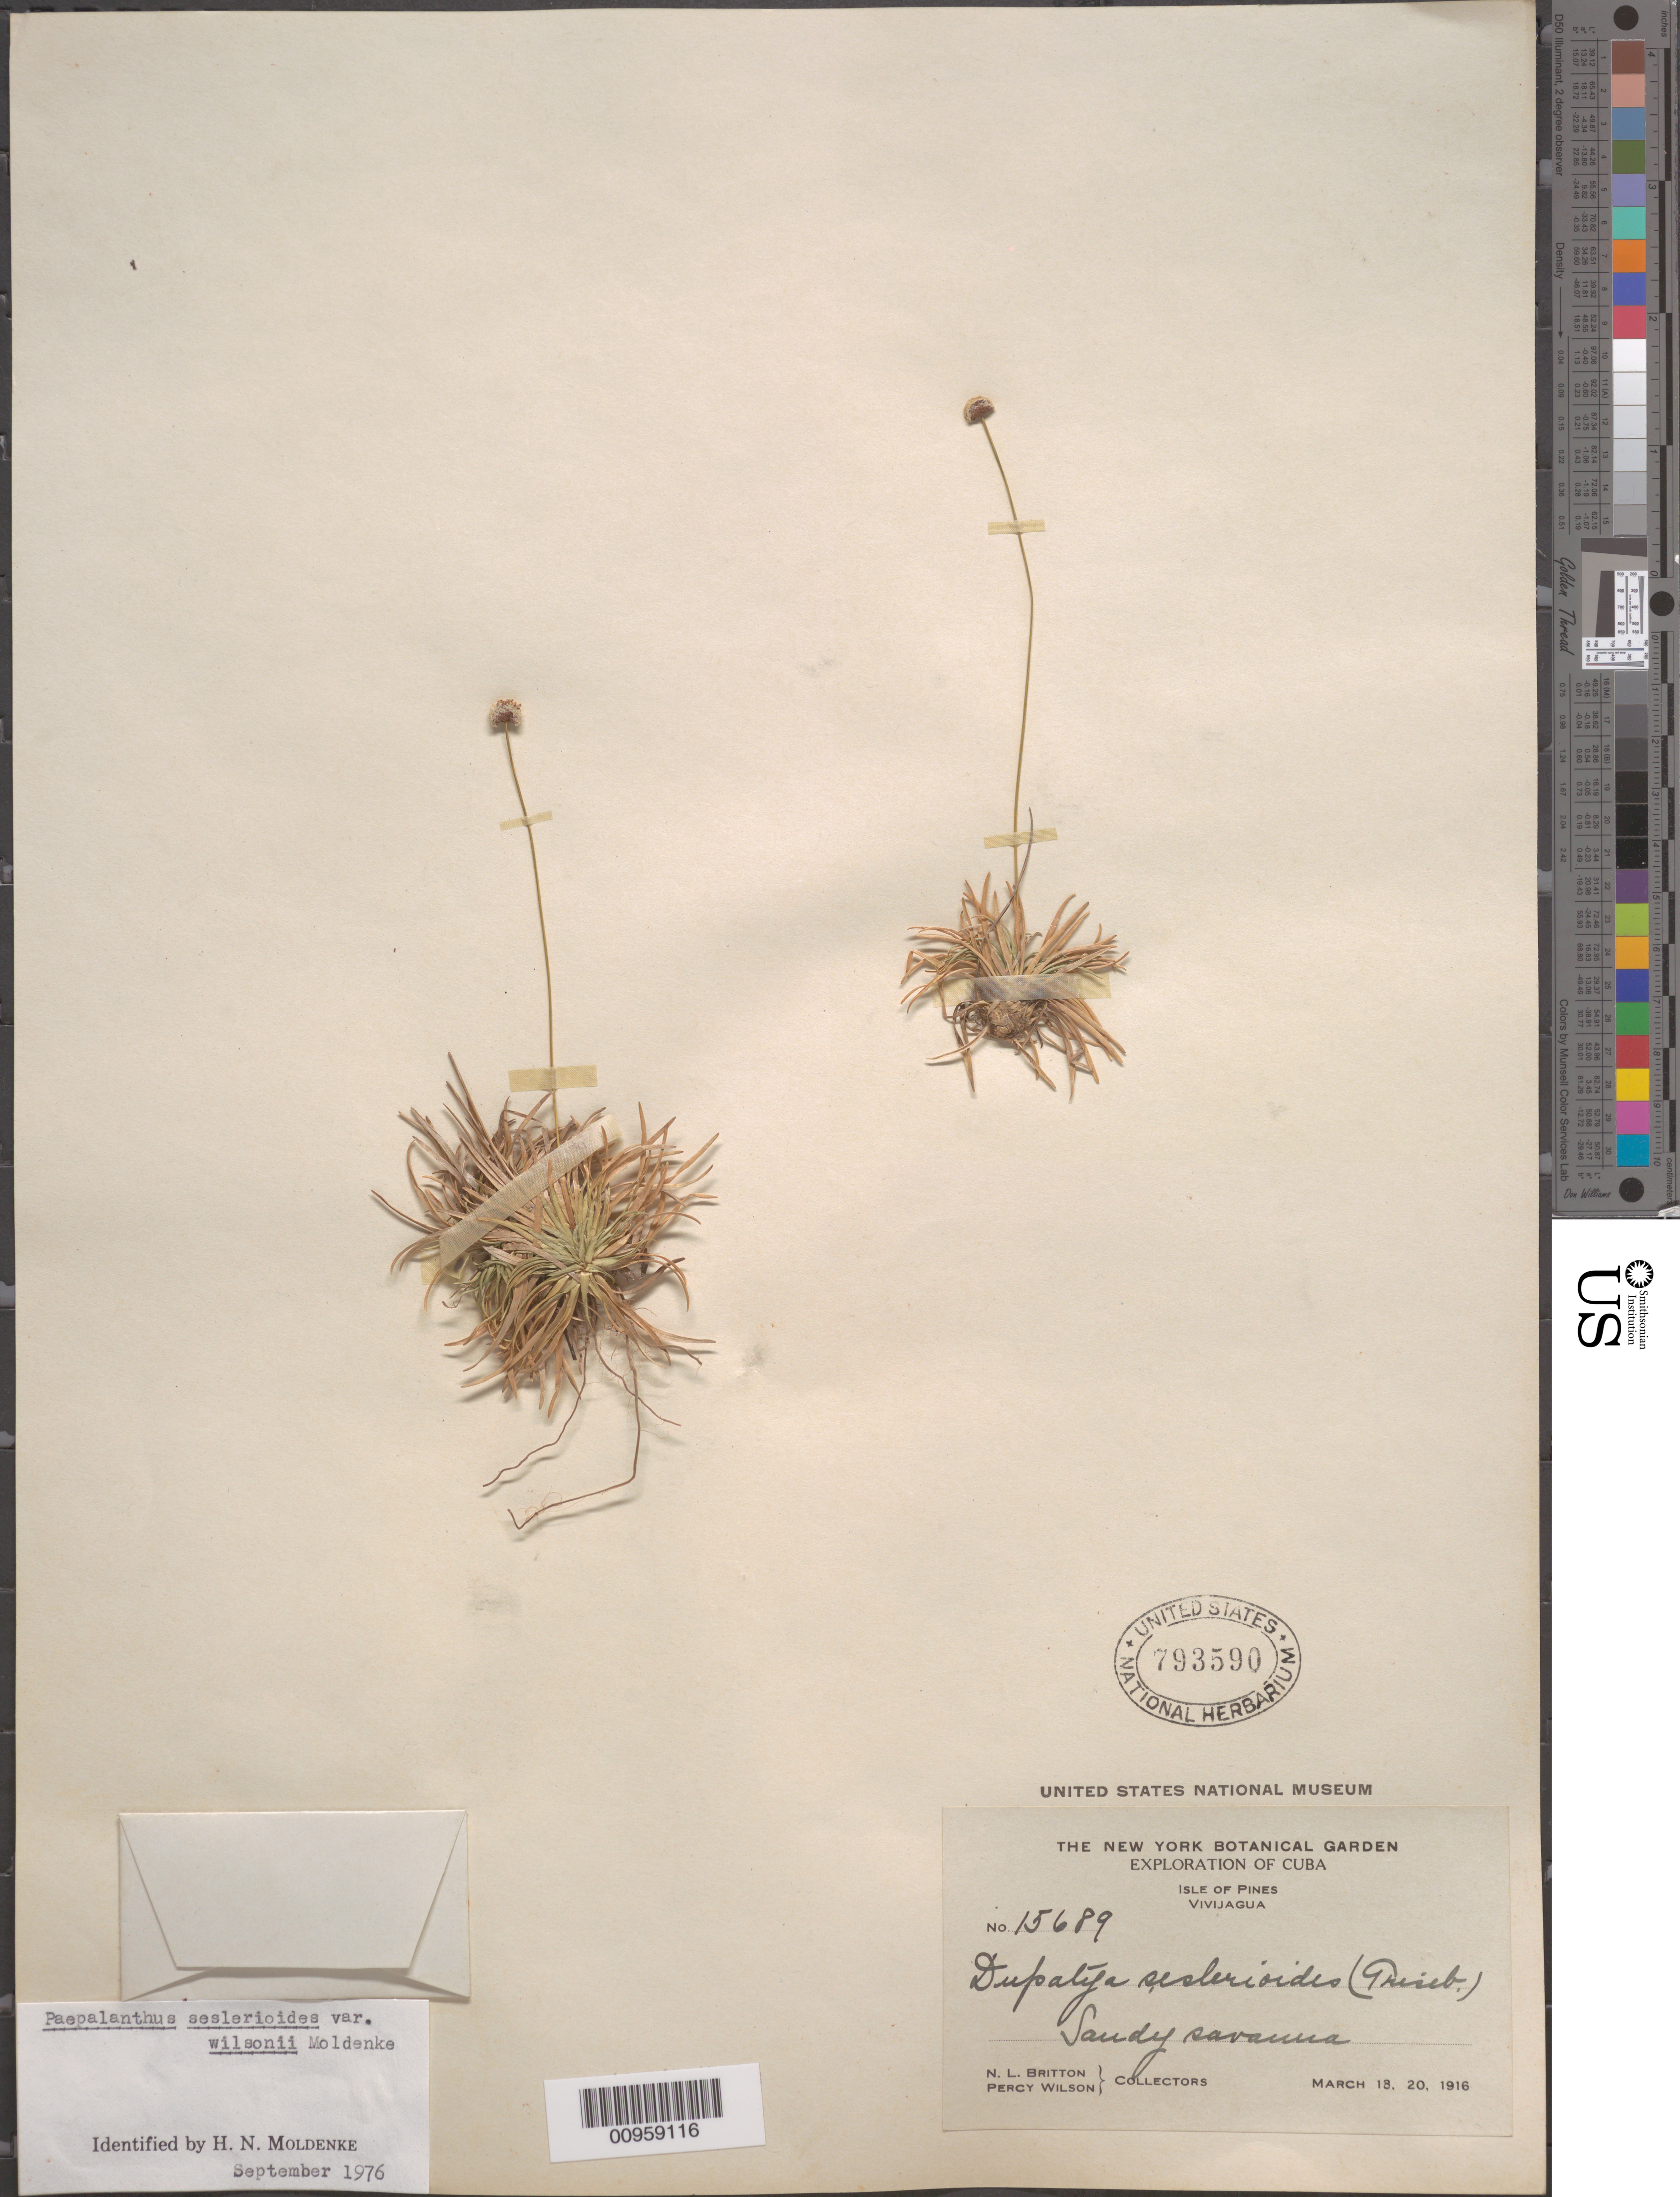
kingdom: Plantae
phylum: Tracheophyta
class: Liliopsida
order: Poales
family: Eriocaulaceae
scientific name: Giuliettia seslerioides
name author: (Griseb.) Andrino & Sano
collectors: N. Britton & P. Wilson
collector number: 15689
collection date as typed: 18 Mar 1916 to 20 Mar 1916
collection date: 1916-03-18/1916-03-20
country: Cuba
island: Isla de la Juventud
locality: Viviagua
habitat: Sandy savanna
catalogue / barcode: US 793590